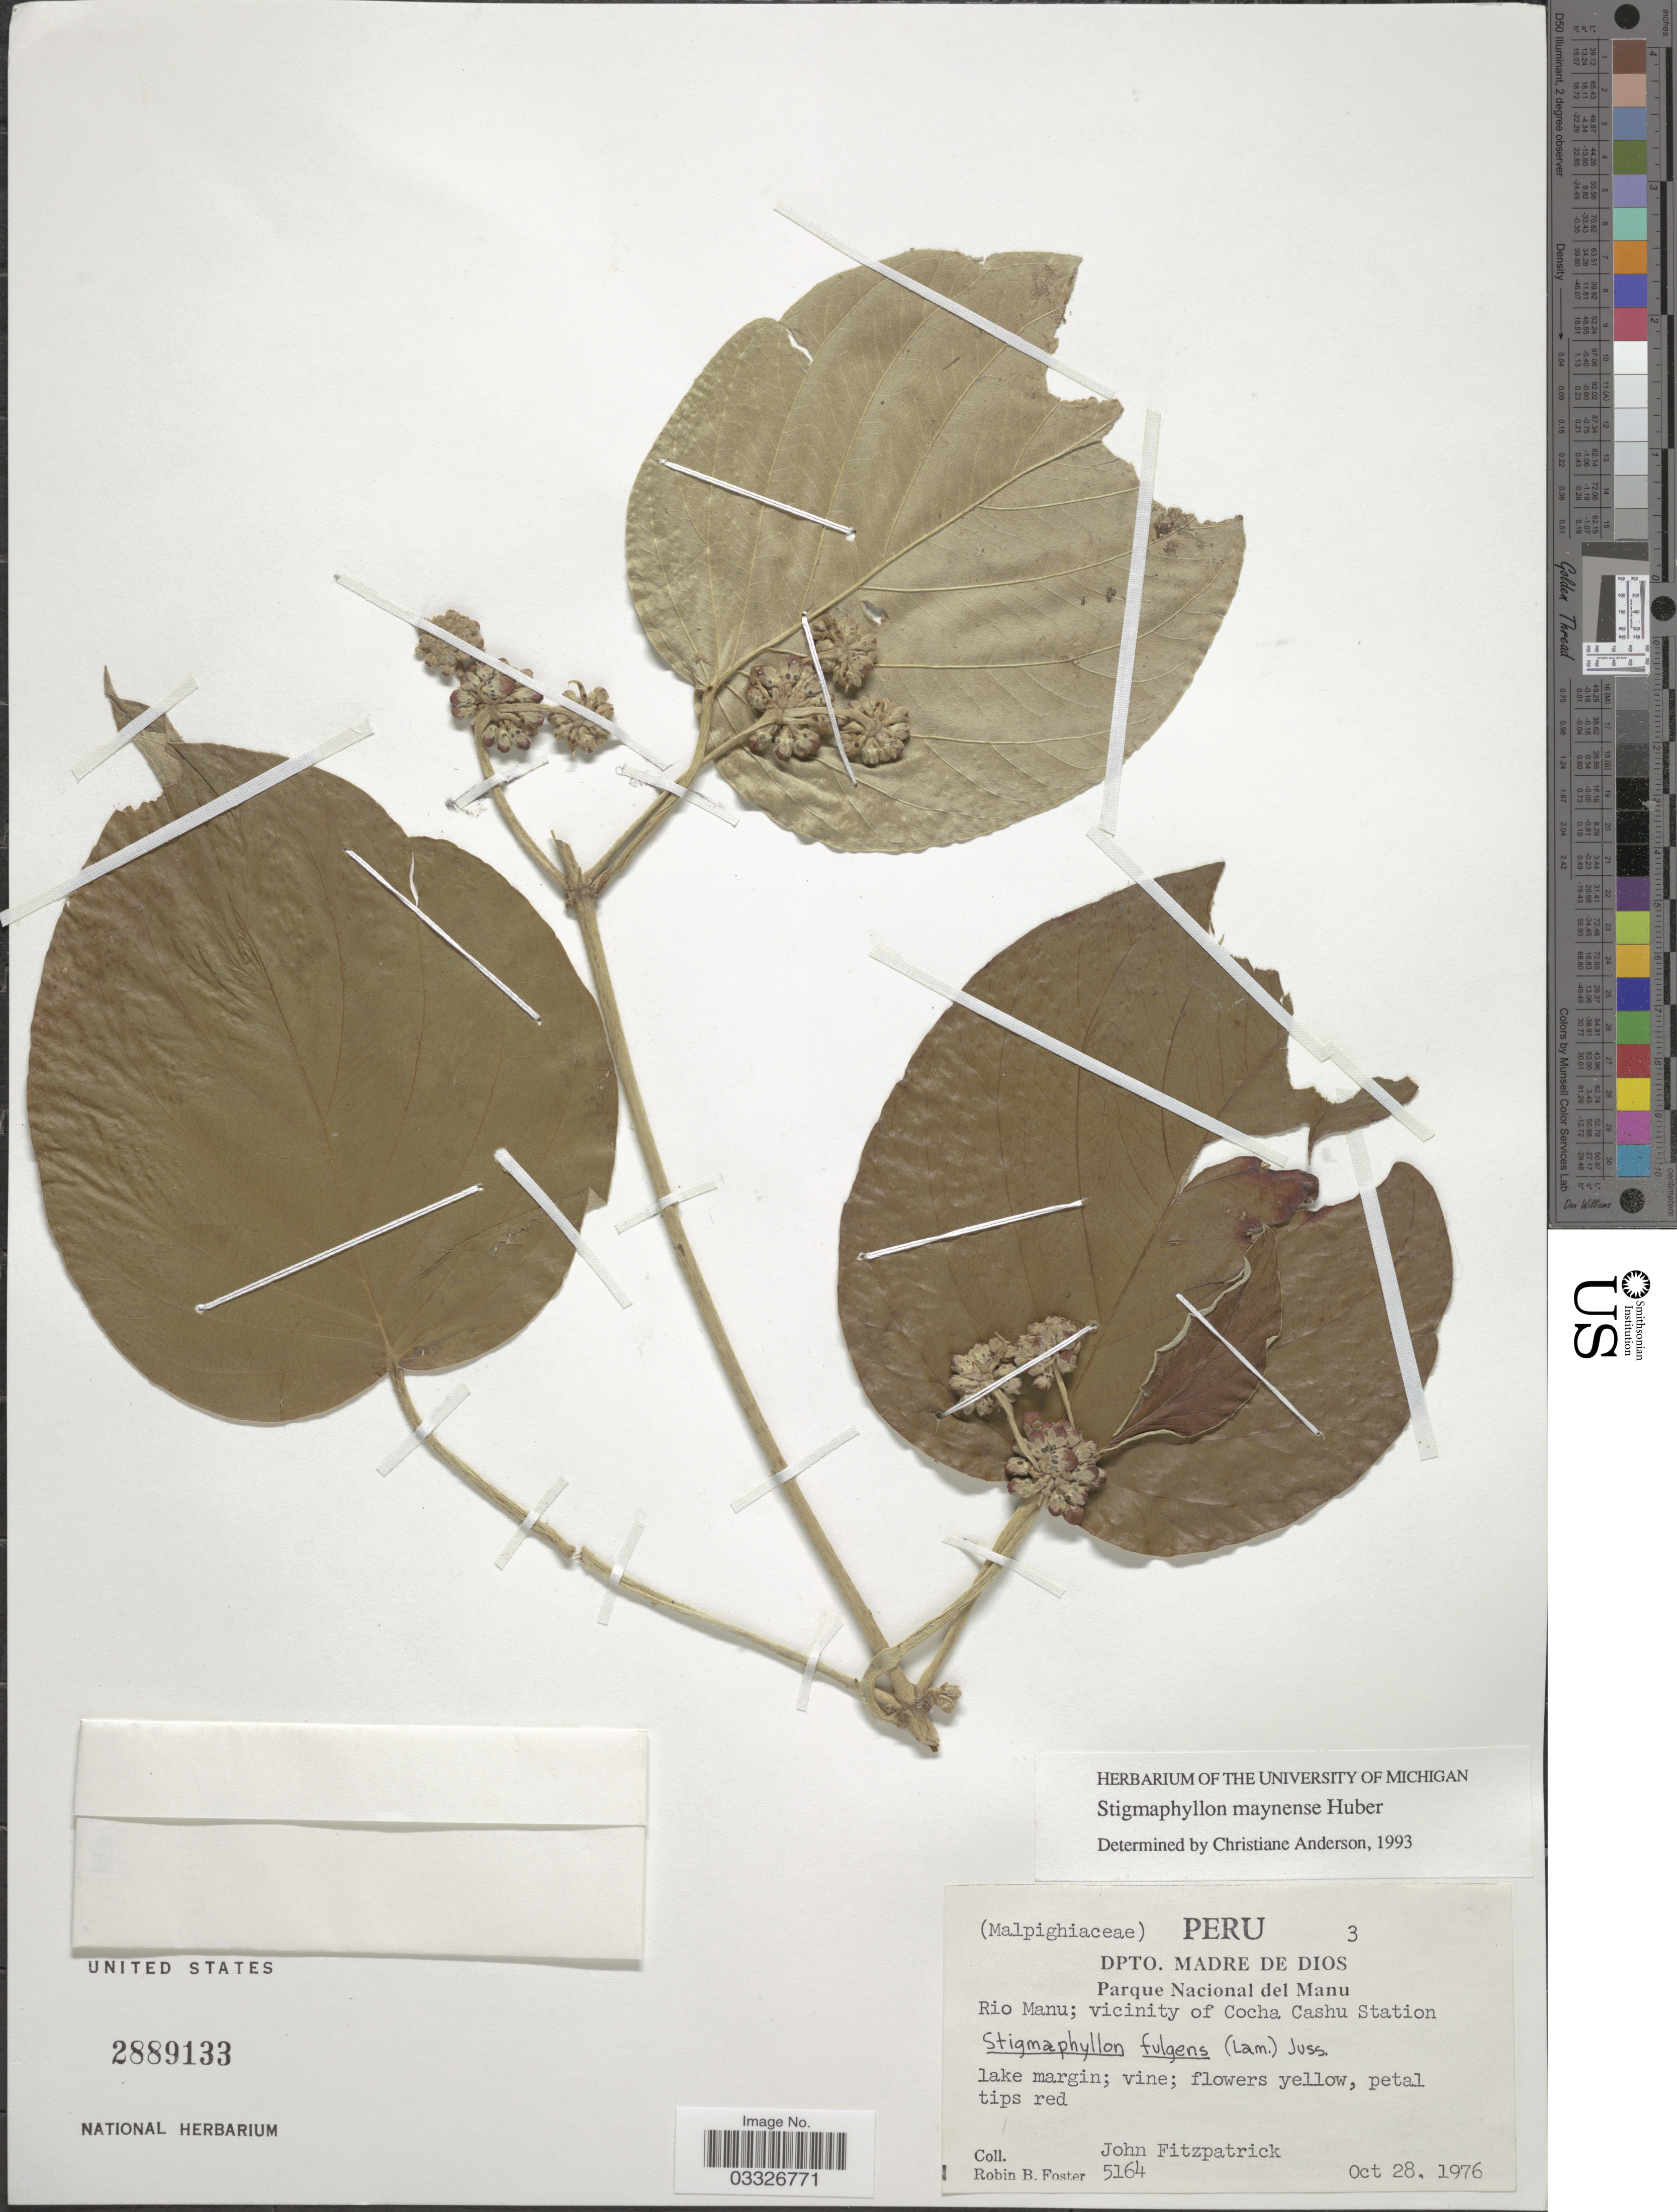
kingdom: Plantae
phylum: Tracheophyta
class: Magnoliopsida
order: Malpighiales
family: Malpighiaceae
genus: Stigmaphyllon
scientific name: Stigmaphyllon maynense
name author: Huber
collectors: R. B. Foster & J. Fitzpatrick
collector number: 5164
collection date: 1976-10-28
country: Peru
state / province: Madre de Dios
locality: Parque Nacional del Manu. Rio Manu; vicinity of Cocha Cashu Station.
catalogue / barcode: US 2889133